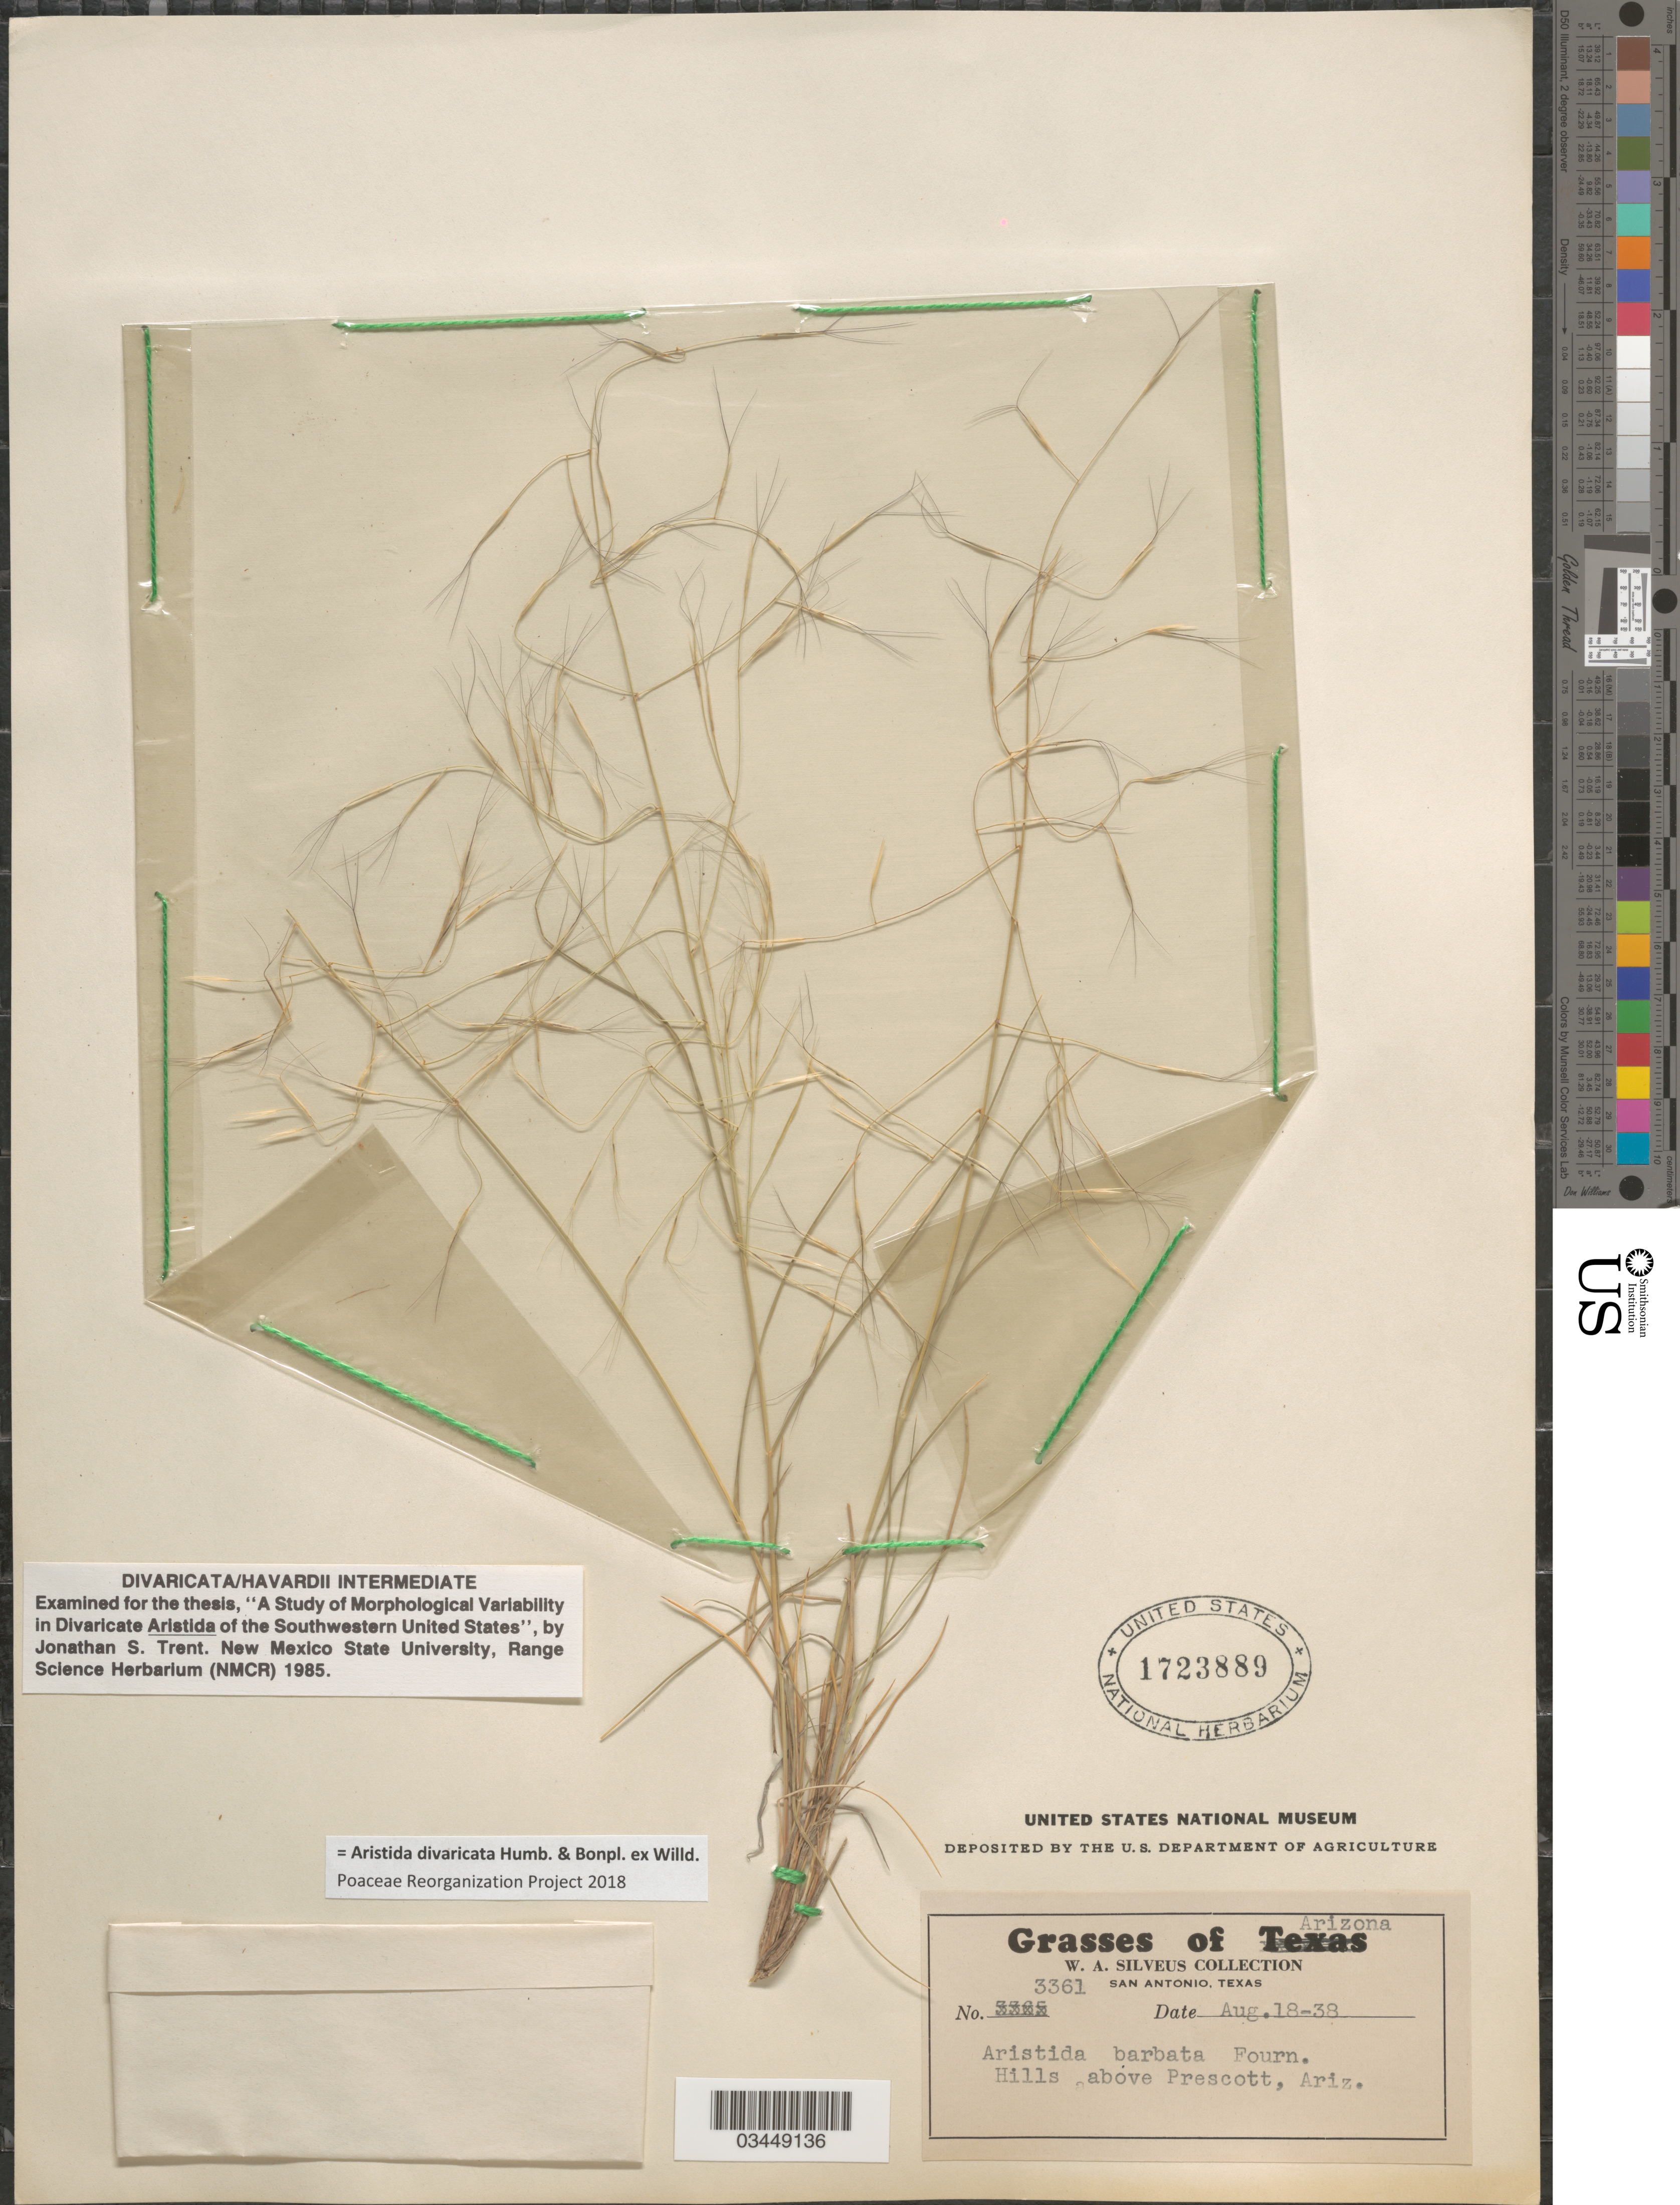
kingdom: Plantae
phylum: Tracheophyta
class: Liliopsida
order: Poales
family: Poaceae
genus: Aristida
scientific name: Aristida divaricata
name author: Humb. & Bonpl. ex Willd.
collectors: W. Silveus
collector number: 3361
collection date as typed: Transcribed d/m/y: 18/8/38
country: United States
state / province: Arizona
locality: Hills, above Prescott.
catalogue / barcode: US 1723889